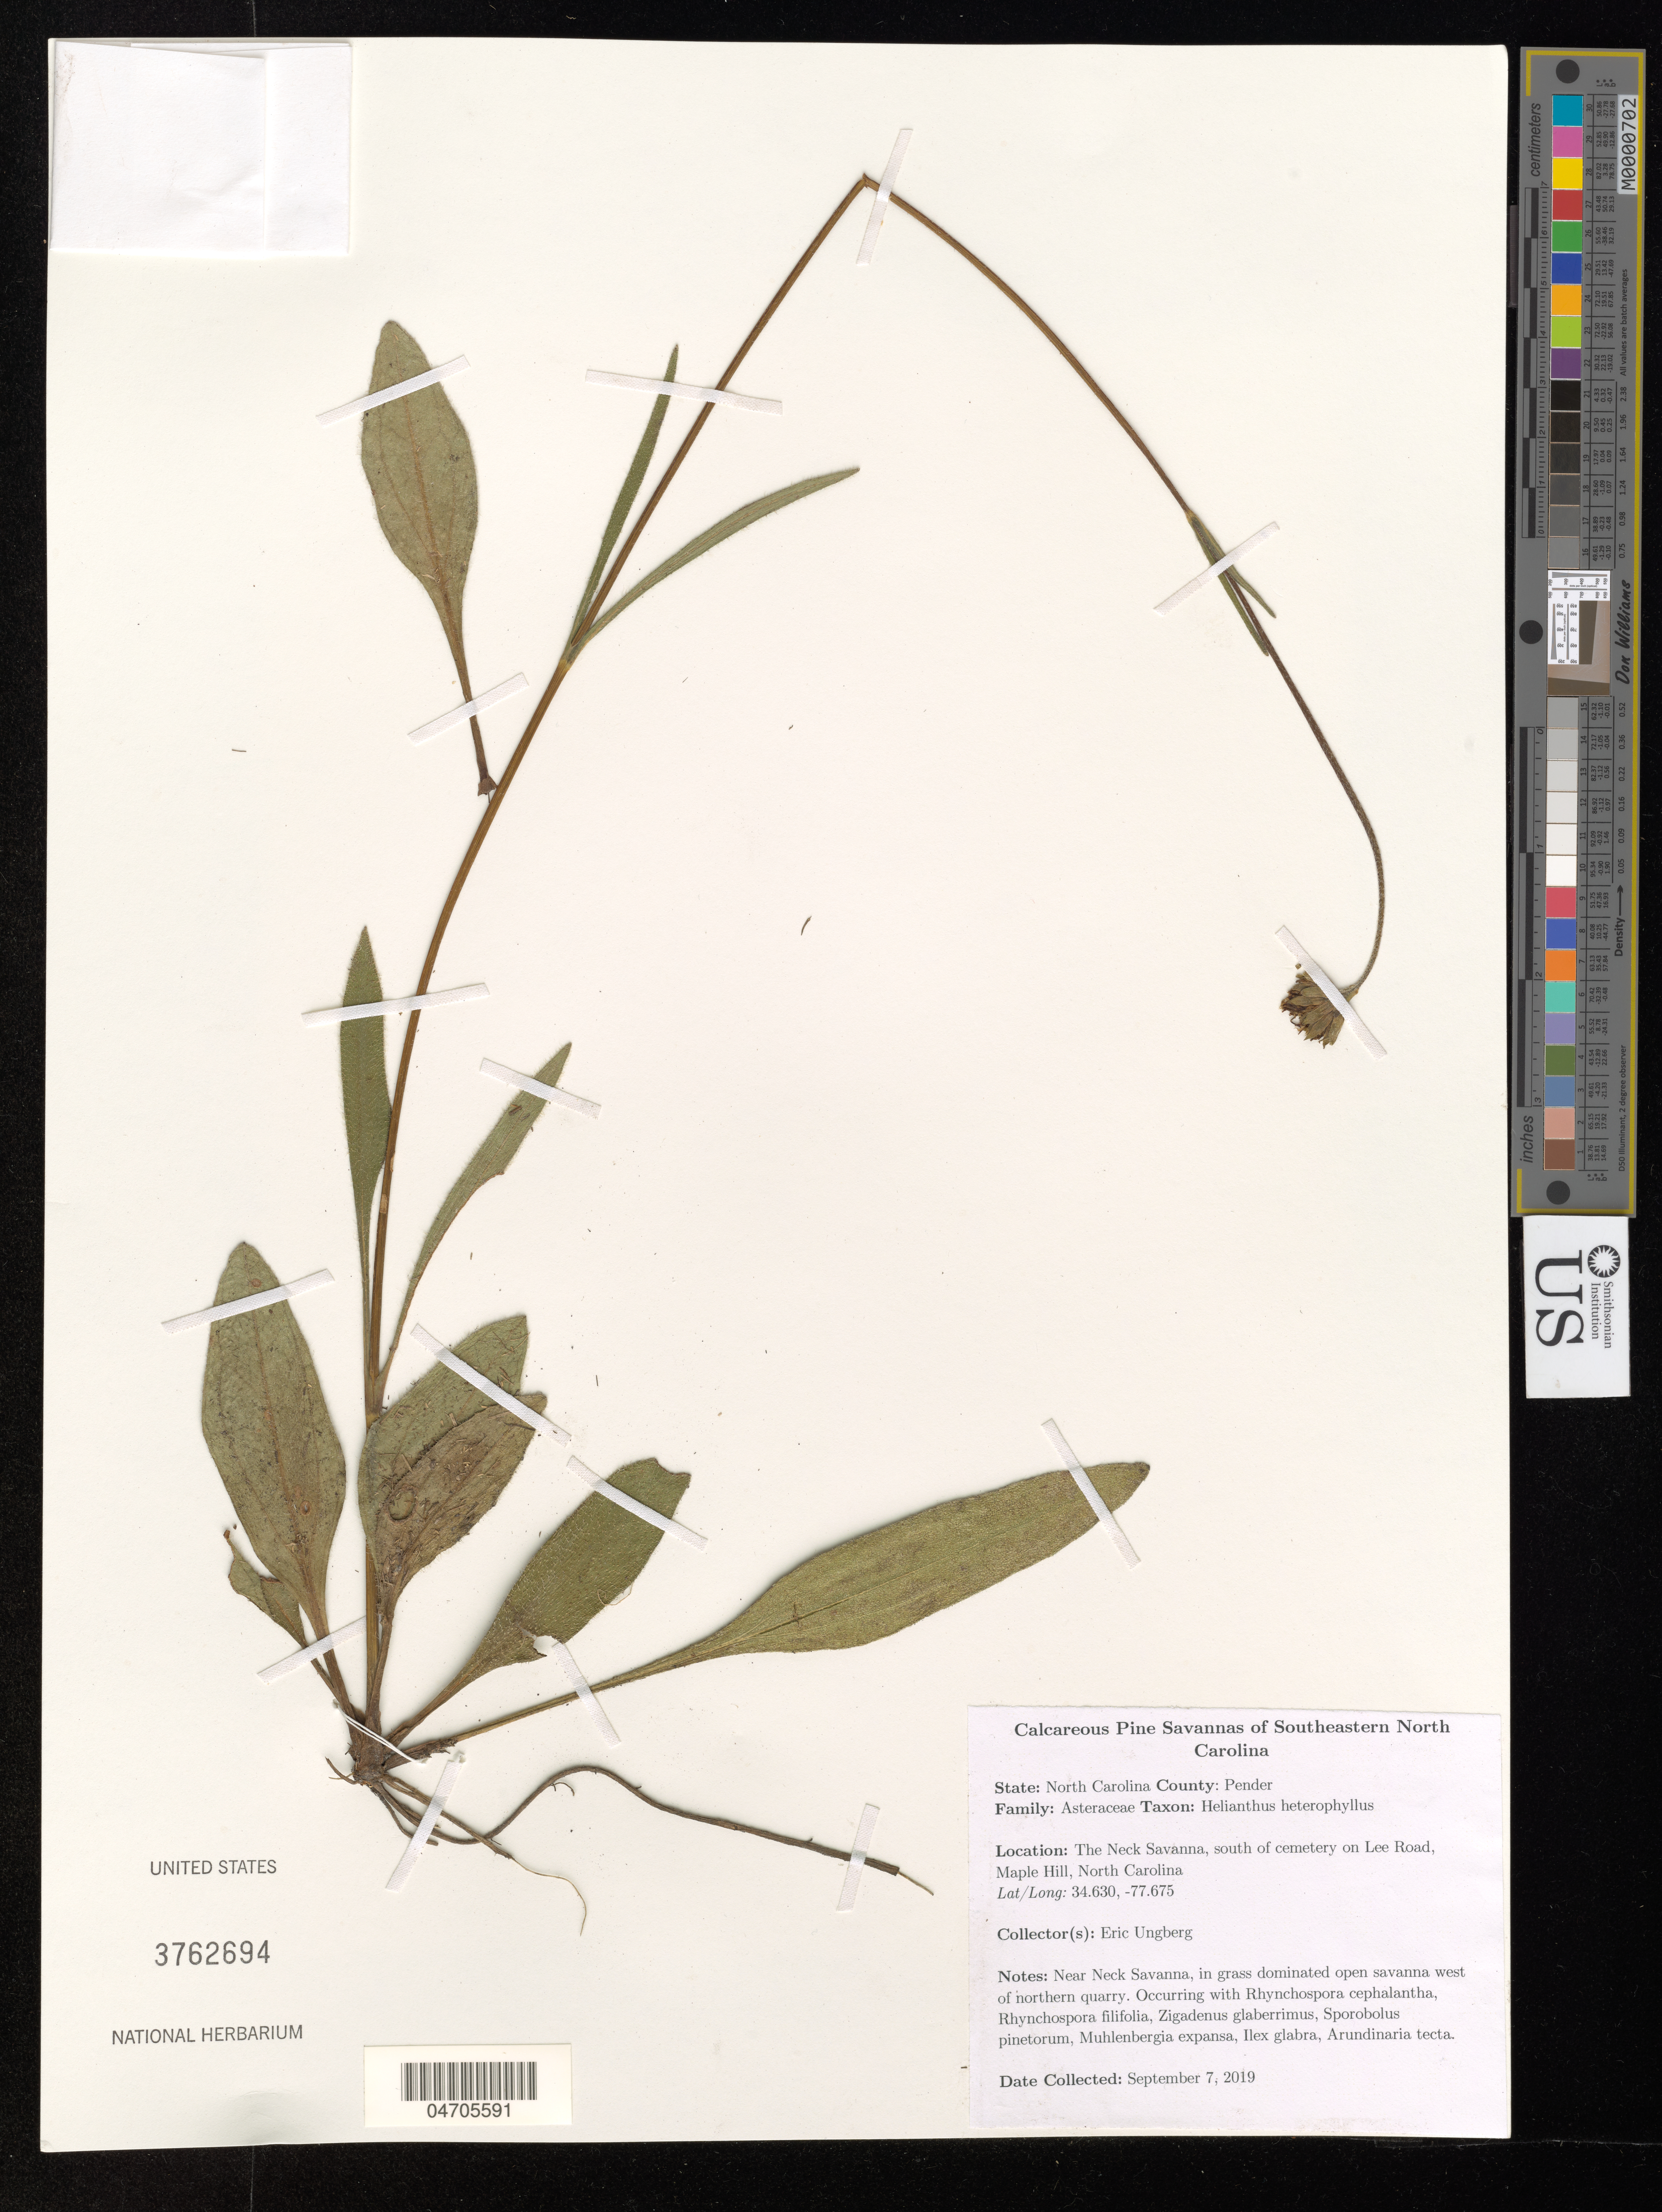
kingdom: Plantae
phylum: Tracheophyta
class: Magnoliopsida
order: Asterales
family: Asteraceae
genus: Helianthus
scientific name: Helianthus heterophyllus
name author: Nutt.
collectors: E. Ungberg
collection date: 2019-09-07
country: United States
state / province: North Carolina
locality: Calcareous Pine Savannas of Southeastern North Carolina. County: Pender. The Neck Savanna, south of cemetery on Lee Road, Maple Hill. Near Neck Savanna, in grass dominated open savanna west of northern quarry.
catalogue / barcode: US 3762694